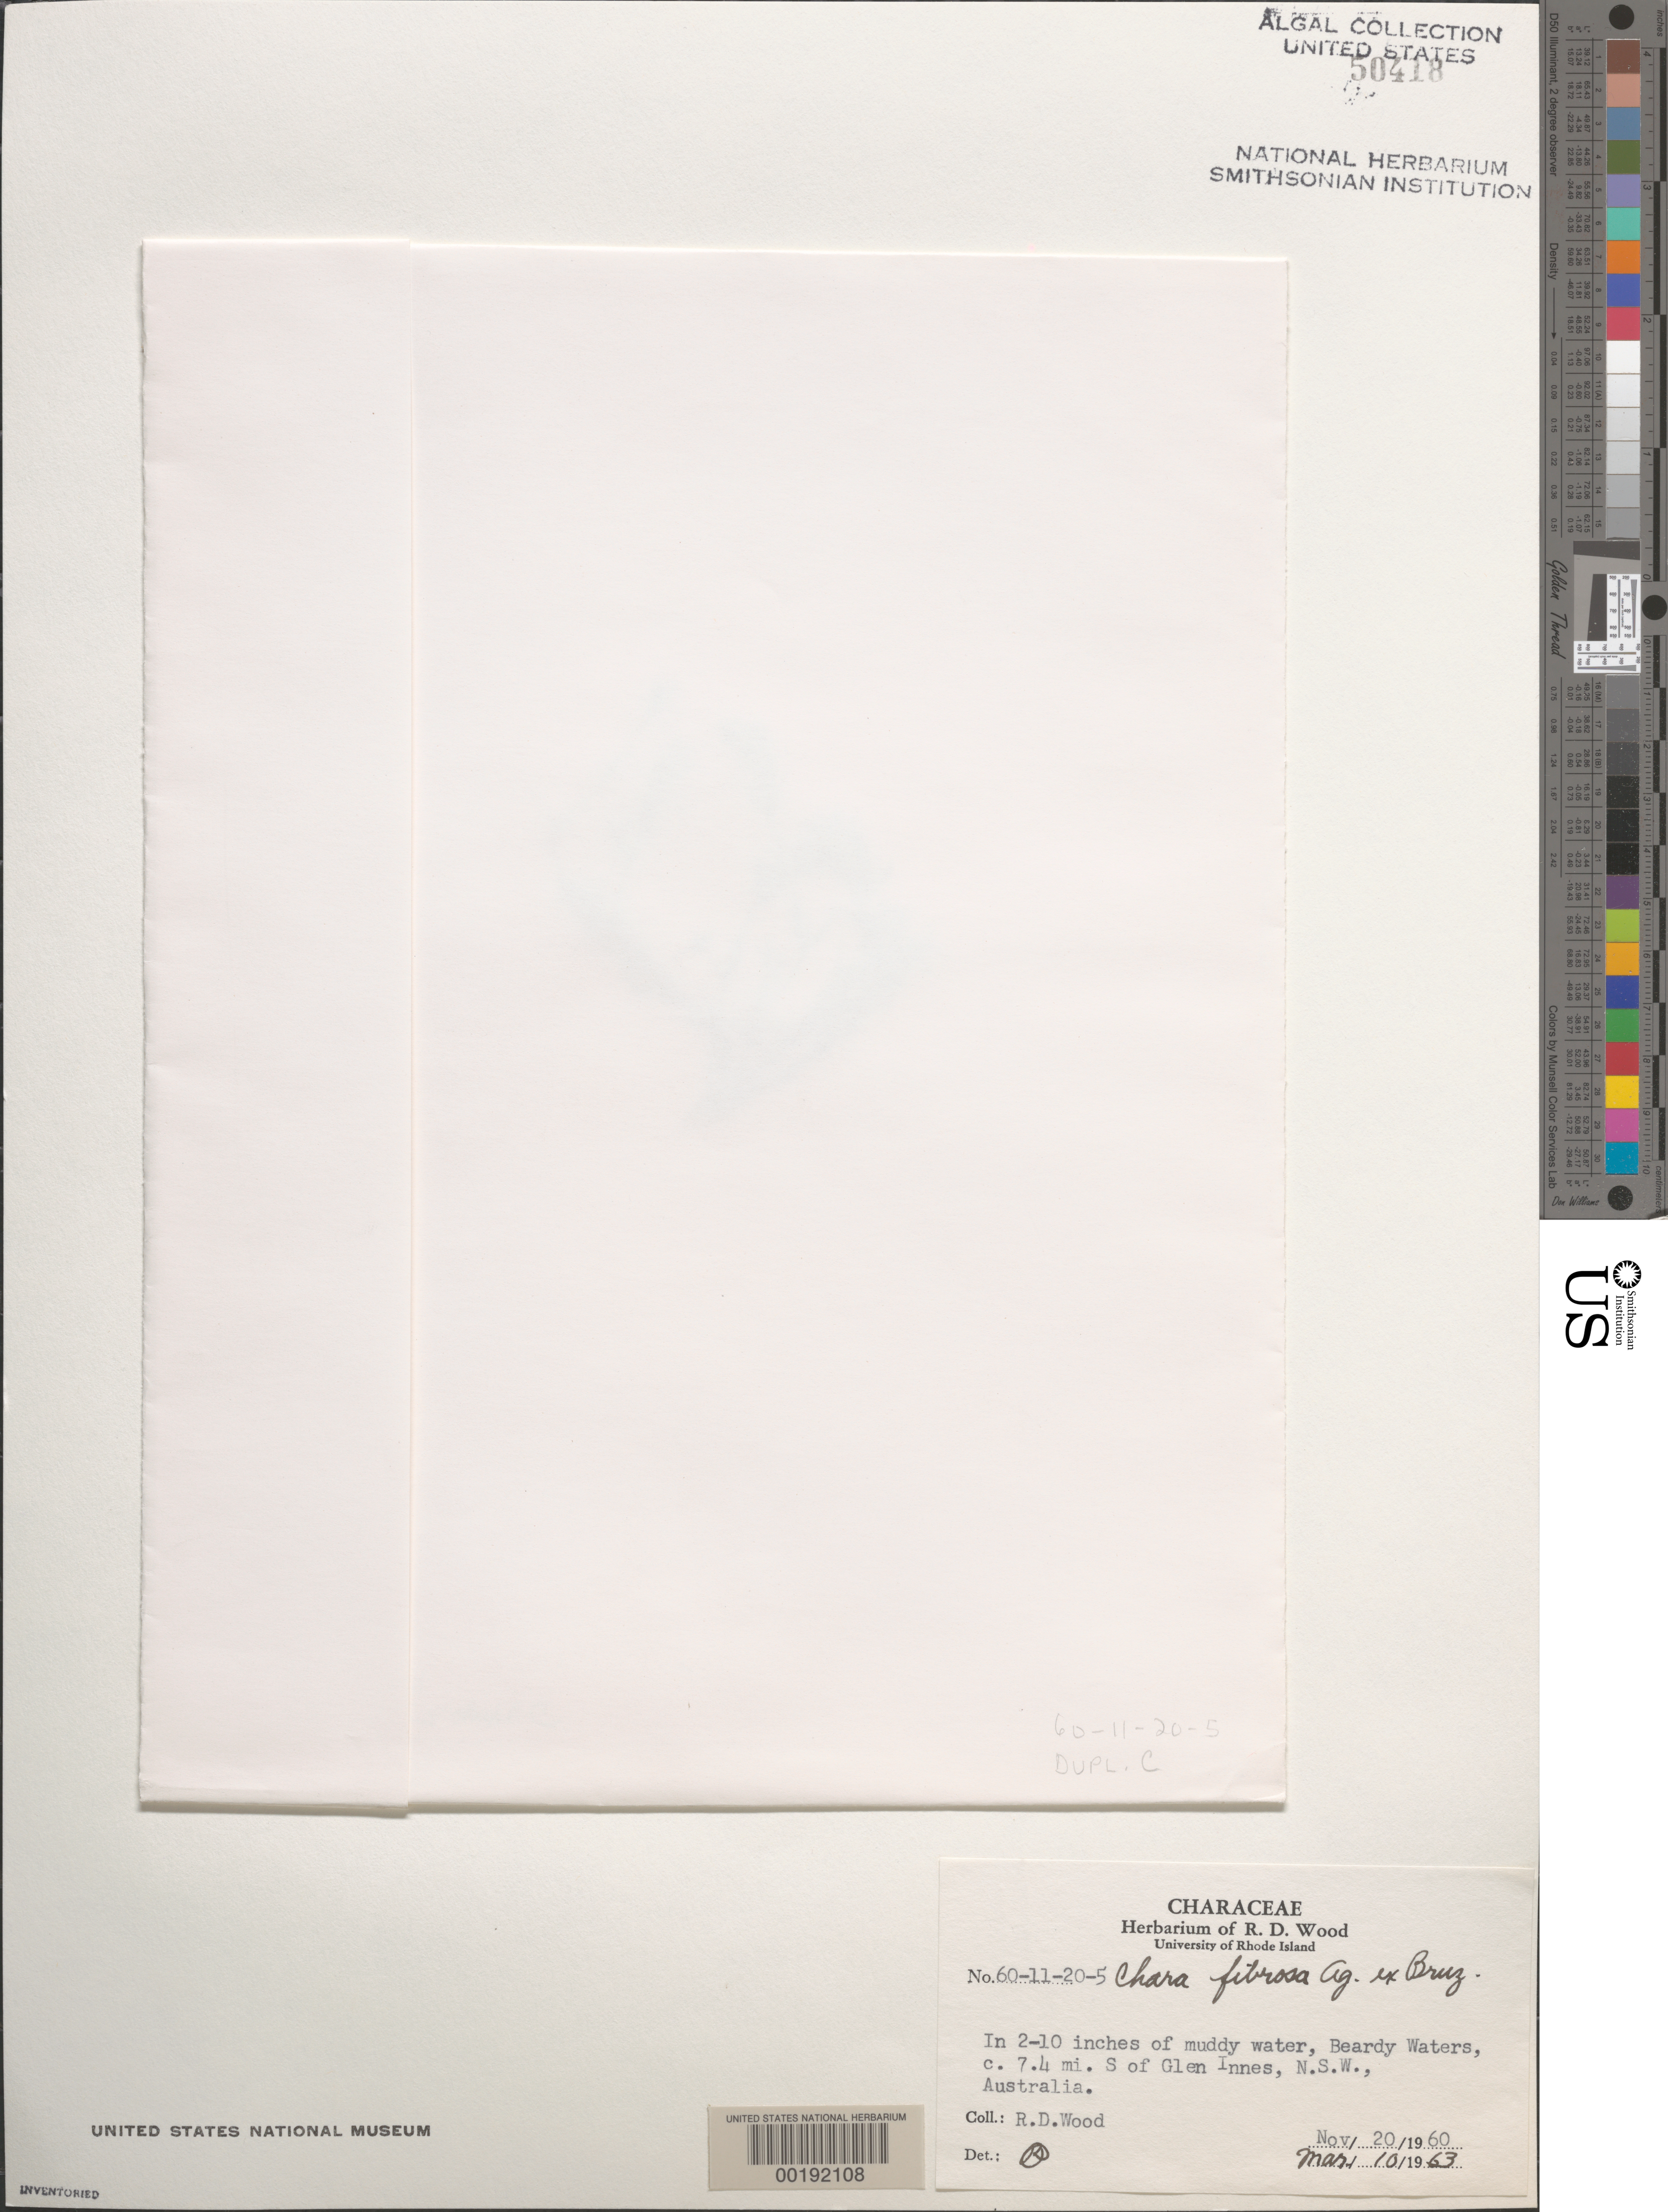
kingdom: Plantae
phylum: Charophyta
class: Charophyceae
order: Charales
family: Characeae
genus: Chara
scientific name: Chara fibrosa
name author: C. Agardh ex Bruzelius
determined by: Wood, R. D.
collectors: R. Wood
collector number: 60-11-20-5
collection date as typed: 20 Nov 1960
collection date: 1960-11-20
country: Australia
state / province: New South Wales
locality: Beardy waters, ca. 7.4 miles south of glen innes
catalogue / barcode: US 50418